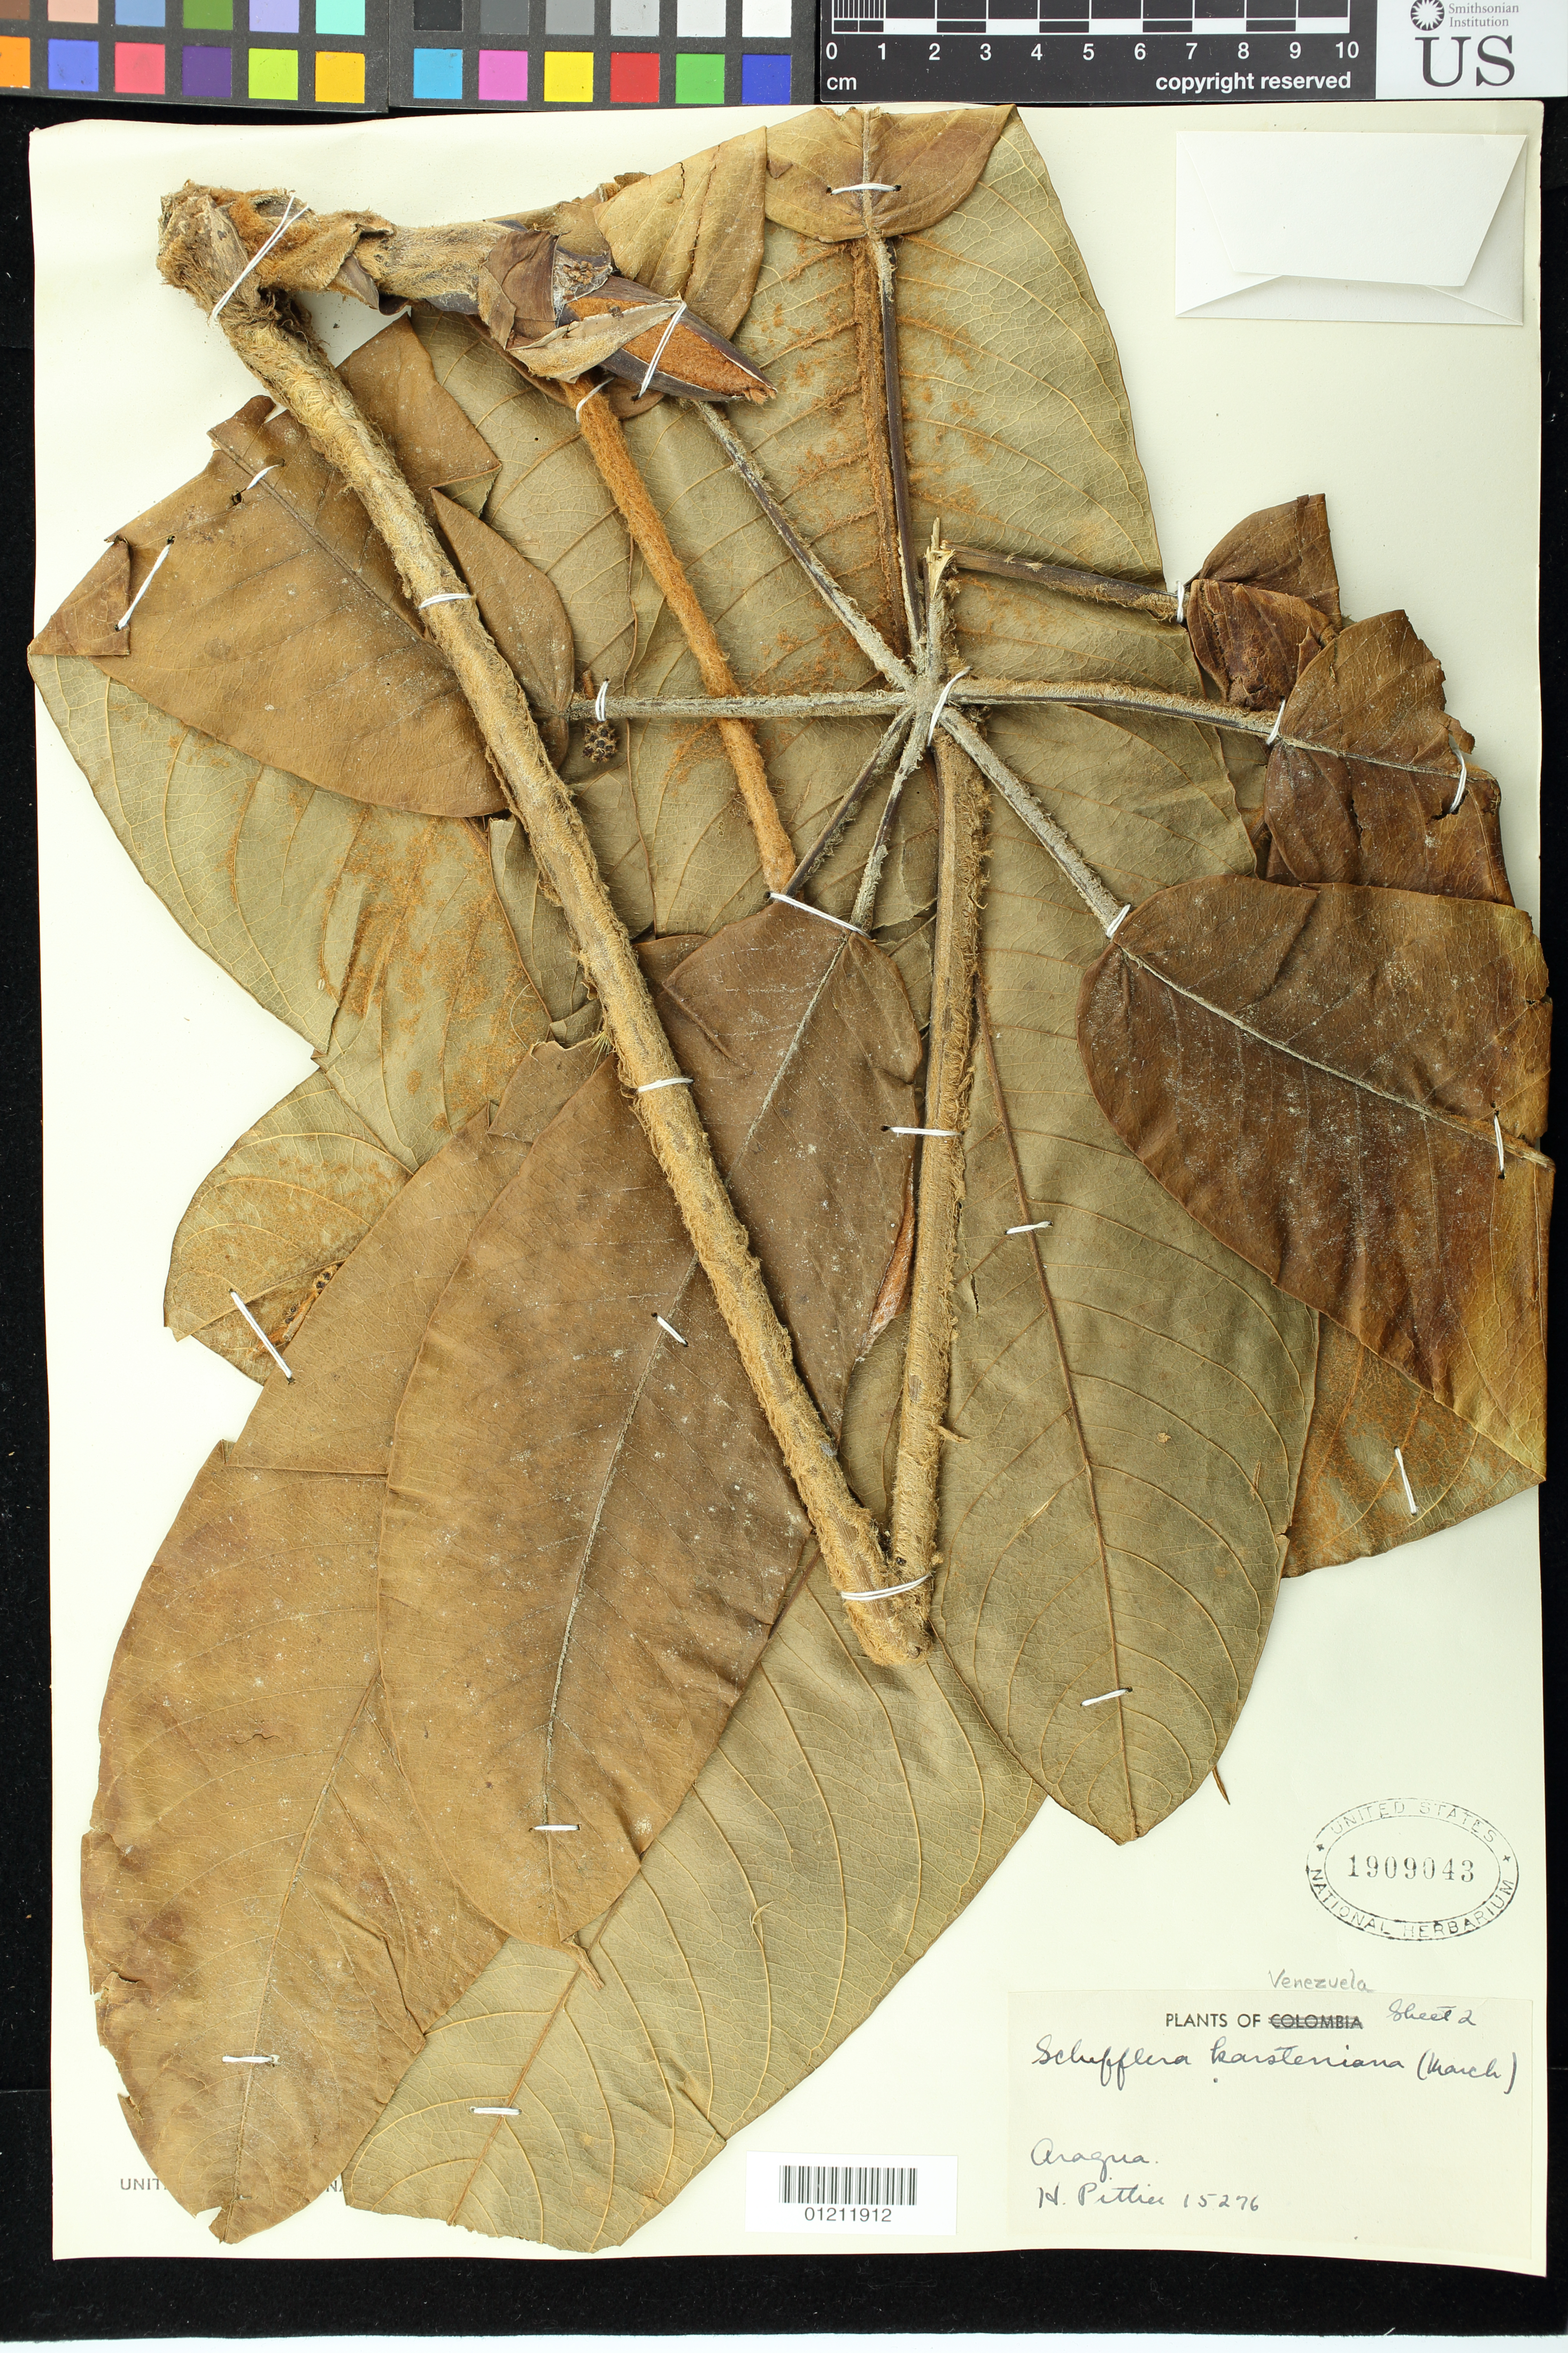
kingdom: Plantae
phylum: Tracheophyta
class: Magnoliopsida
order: Apiales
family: Araliaceae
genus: Schefflera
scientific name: Schefflera karsteniana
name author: (Marchal) Harms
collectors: H. F. Pittier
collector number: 15276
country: Venezuela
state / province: Aragua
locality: Accidentalmente terrestre sobre el talud de la carretera mas alla del Alto de Rancho Grande.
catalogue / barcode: US 1909043